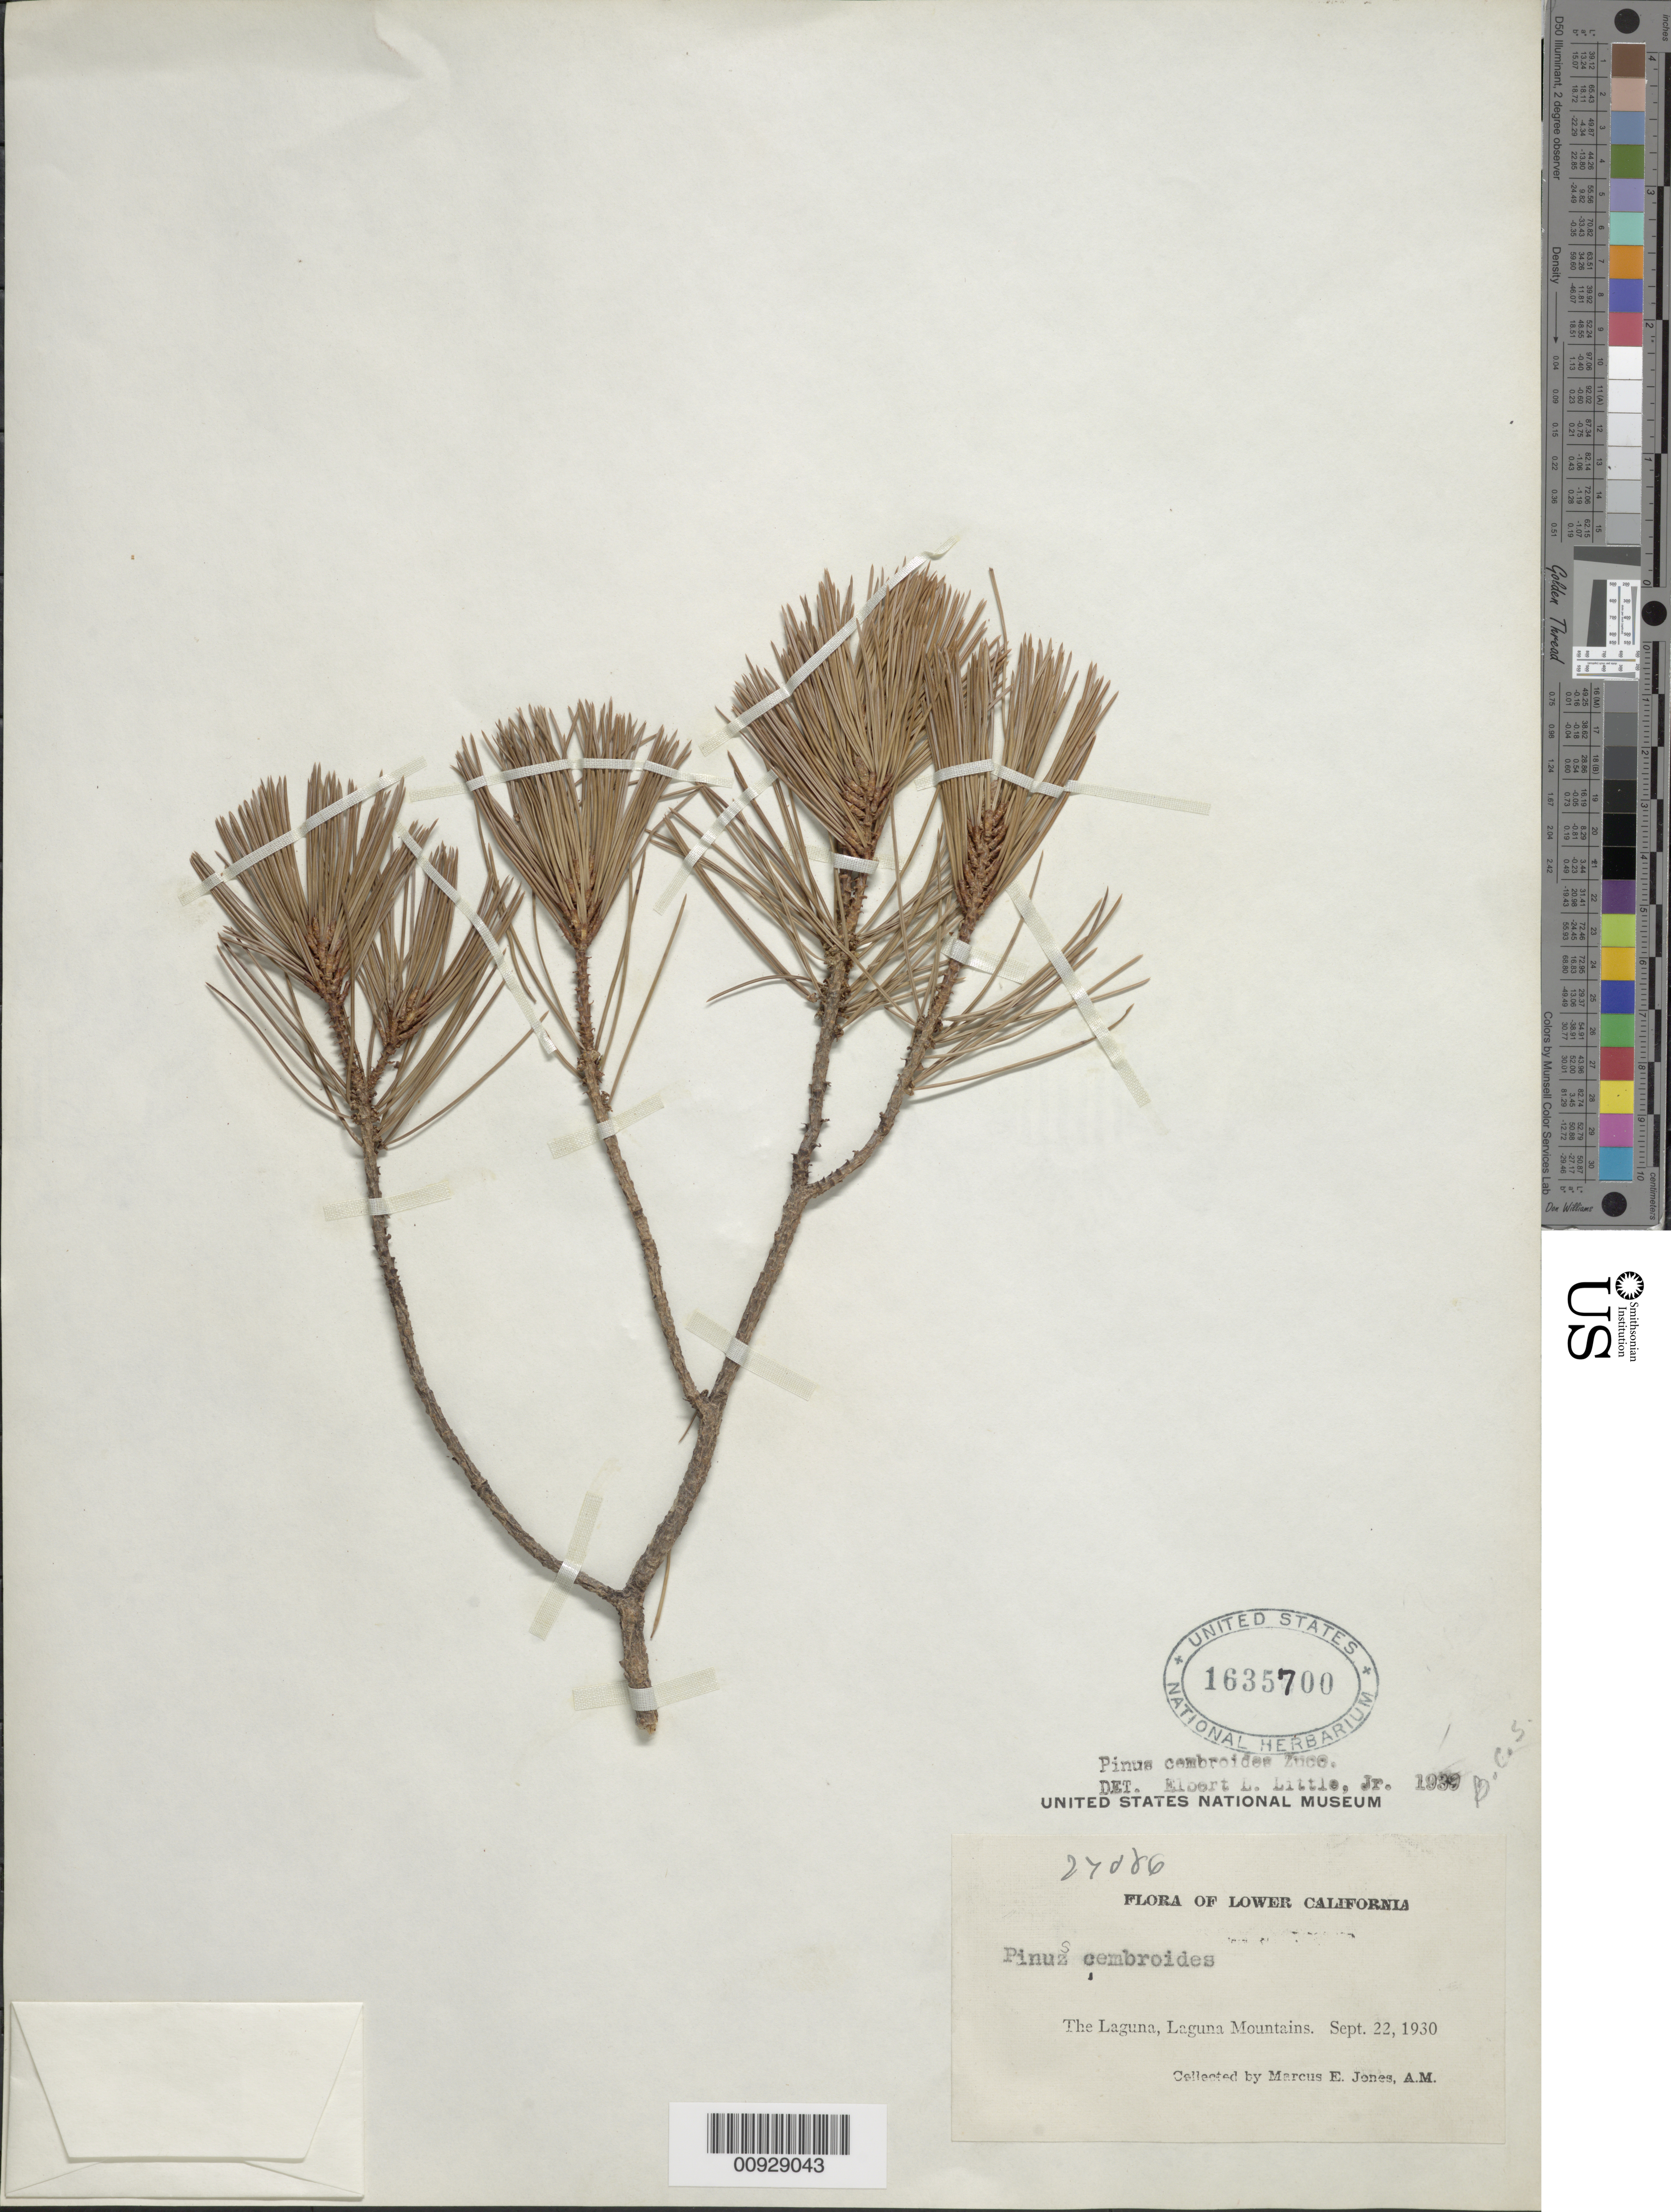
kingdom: Plantae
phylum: Tracheophyta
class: Pinopsida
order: Pinales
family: Pinaceae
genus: Pinus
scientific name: Pinus cembroides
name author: Zucc.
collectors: M. E. Jones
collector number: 27086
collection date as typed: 22 Sep 1930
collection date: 1930-09-22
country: Mexico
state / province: Baja California Sur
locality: The Laguna, Laguna Mountains. Lower California.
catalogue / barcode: US 1635700